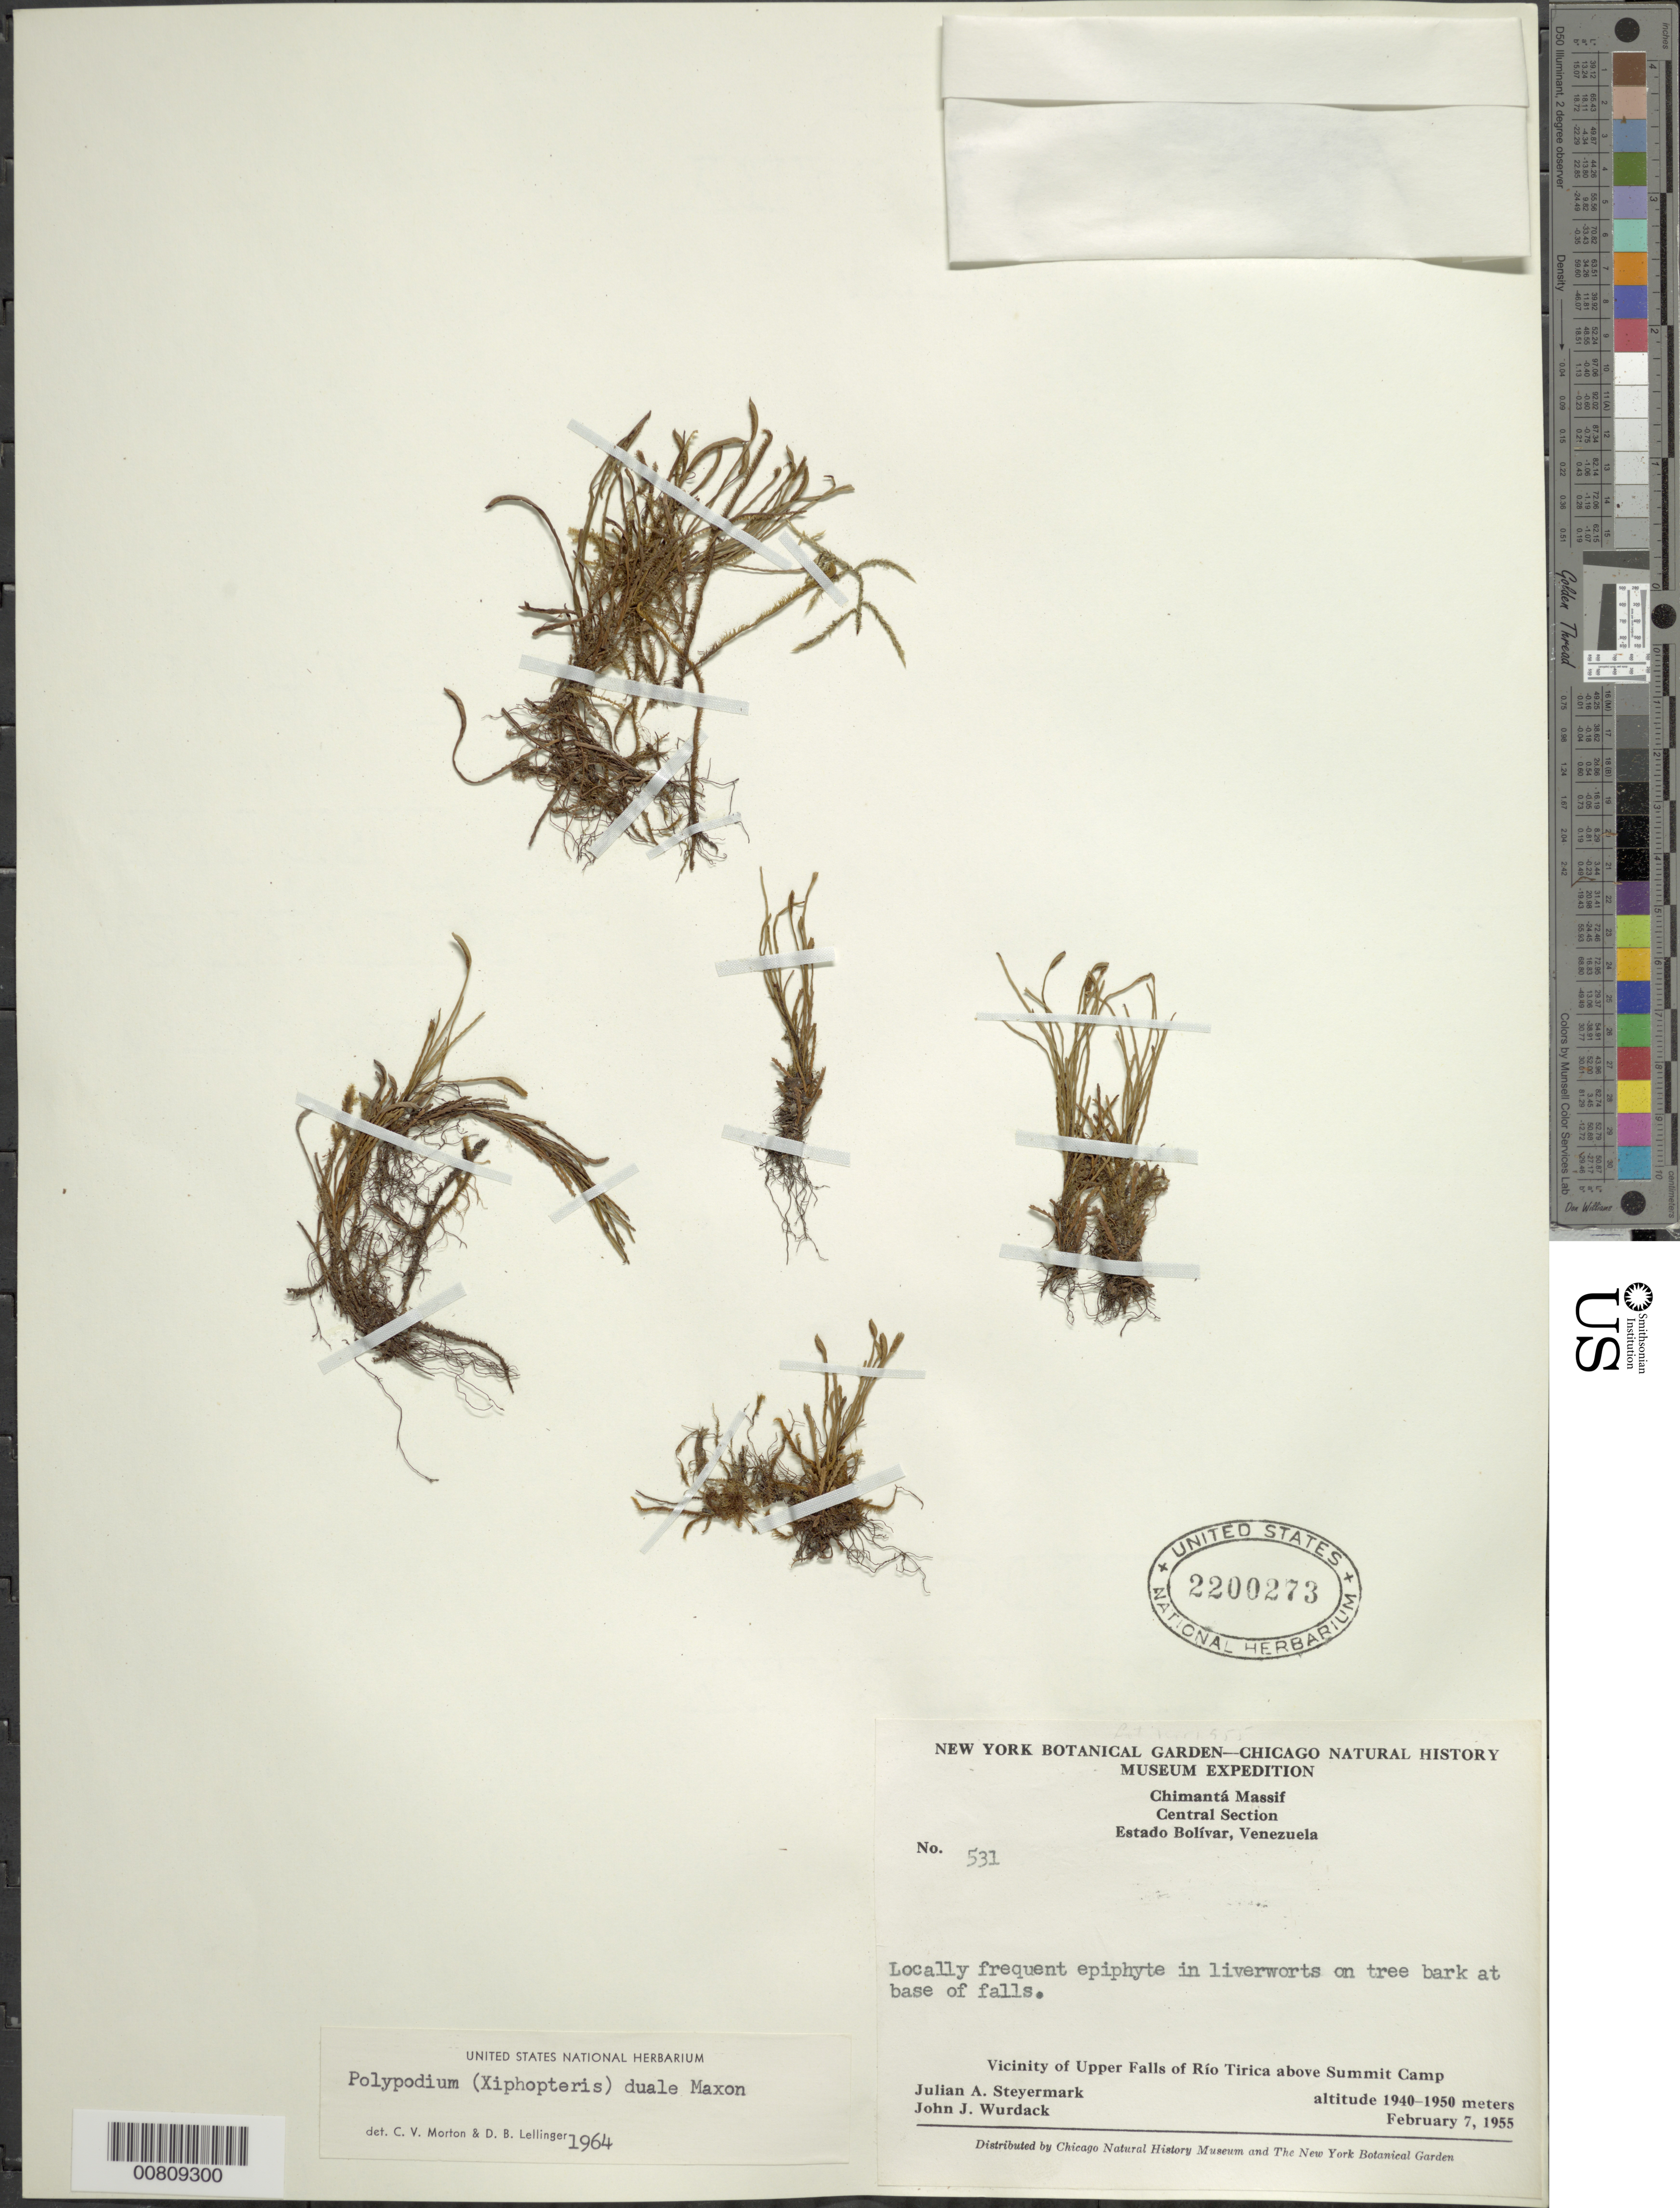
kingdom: Plantae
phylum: Tracheophyta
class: Polypodiopsida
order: Polypodiales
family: Polypodiaceae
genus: Cochlidium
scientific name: Cochlidium serrulatum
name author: (Sw.) L.E. Bishop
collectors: J. Steyermark & J. J. Wurdack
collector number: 55 531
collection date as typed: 7-Feb-55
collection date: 1955-02-07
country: Venezuela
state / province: Bolívar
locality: Chimantá Massif, Upper Falls of Río Tirica above Summit Camp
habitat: In liverworts pn tree bark at base of falls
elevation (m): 1940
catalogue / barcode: US 2200273